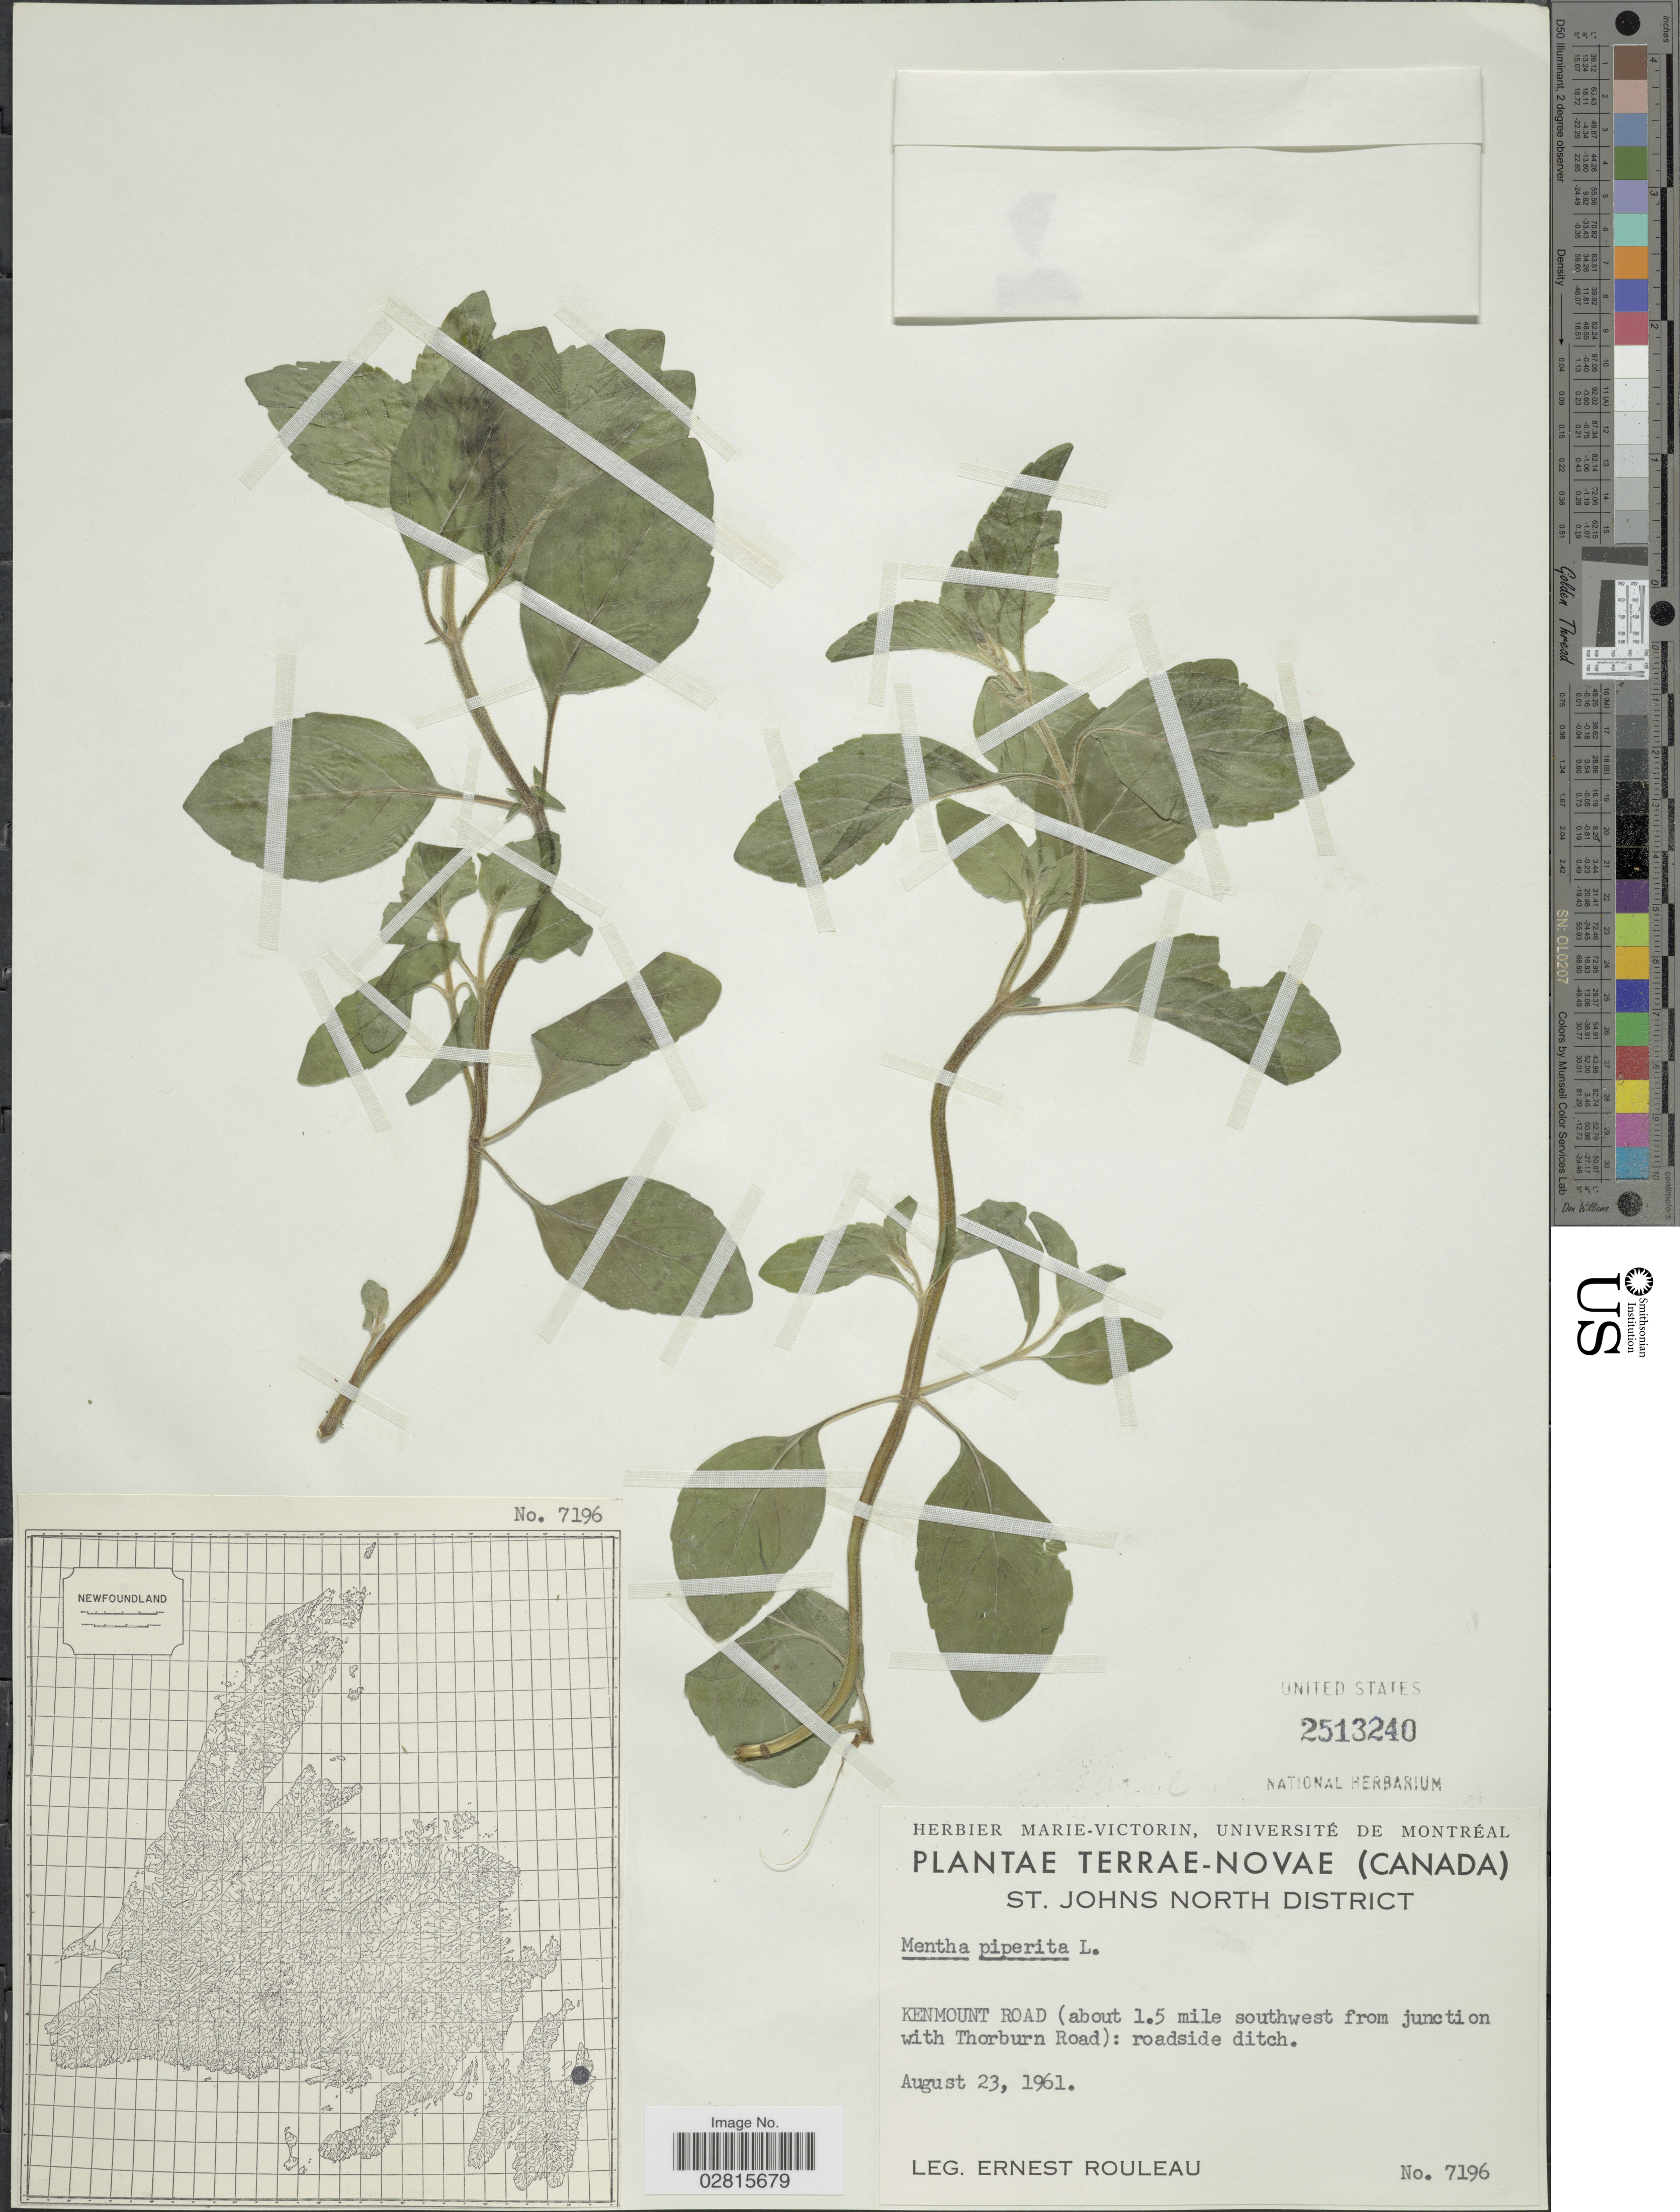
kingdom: Plantae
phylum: Tracheophyta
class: Magnoliopsida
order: Lamiales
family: Lamiaceae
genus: Mentha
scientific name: Mentha x piperita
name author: L.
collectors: E. Rouleau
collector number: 7196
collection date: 1961-08-23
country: Canada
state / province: Newfoundland and Labrador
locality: Terrae-Novae, St. Johns North District, Kenmount Road (about 1.5 mile southwest from junction with Thorburn Road): roadside ditch.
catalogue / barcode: US 2513240